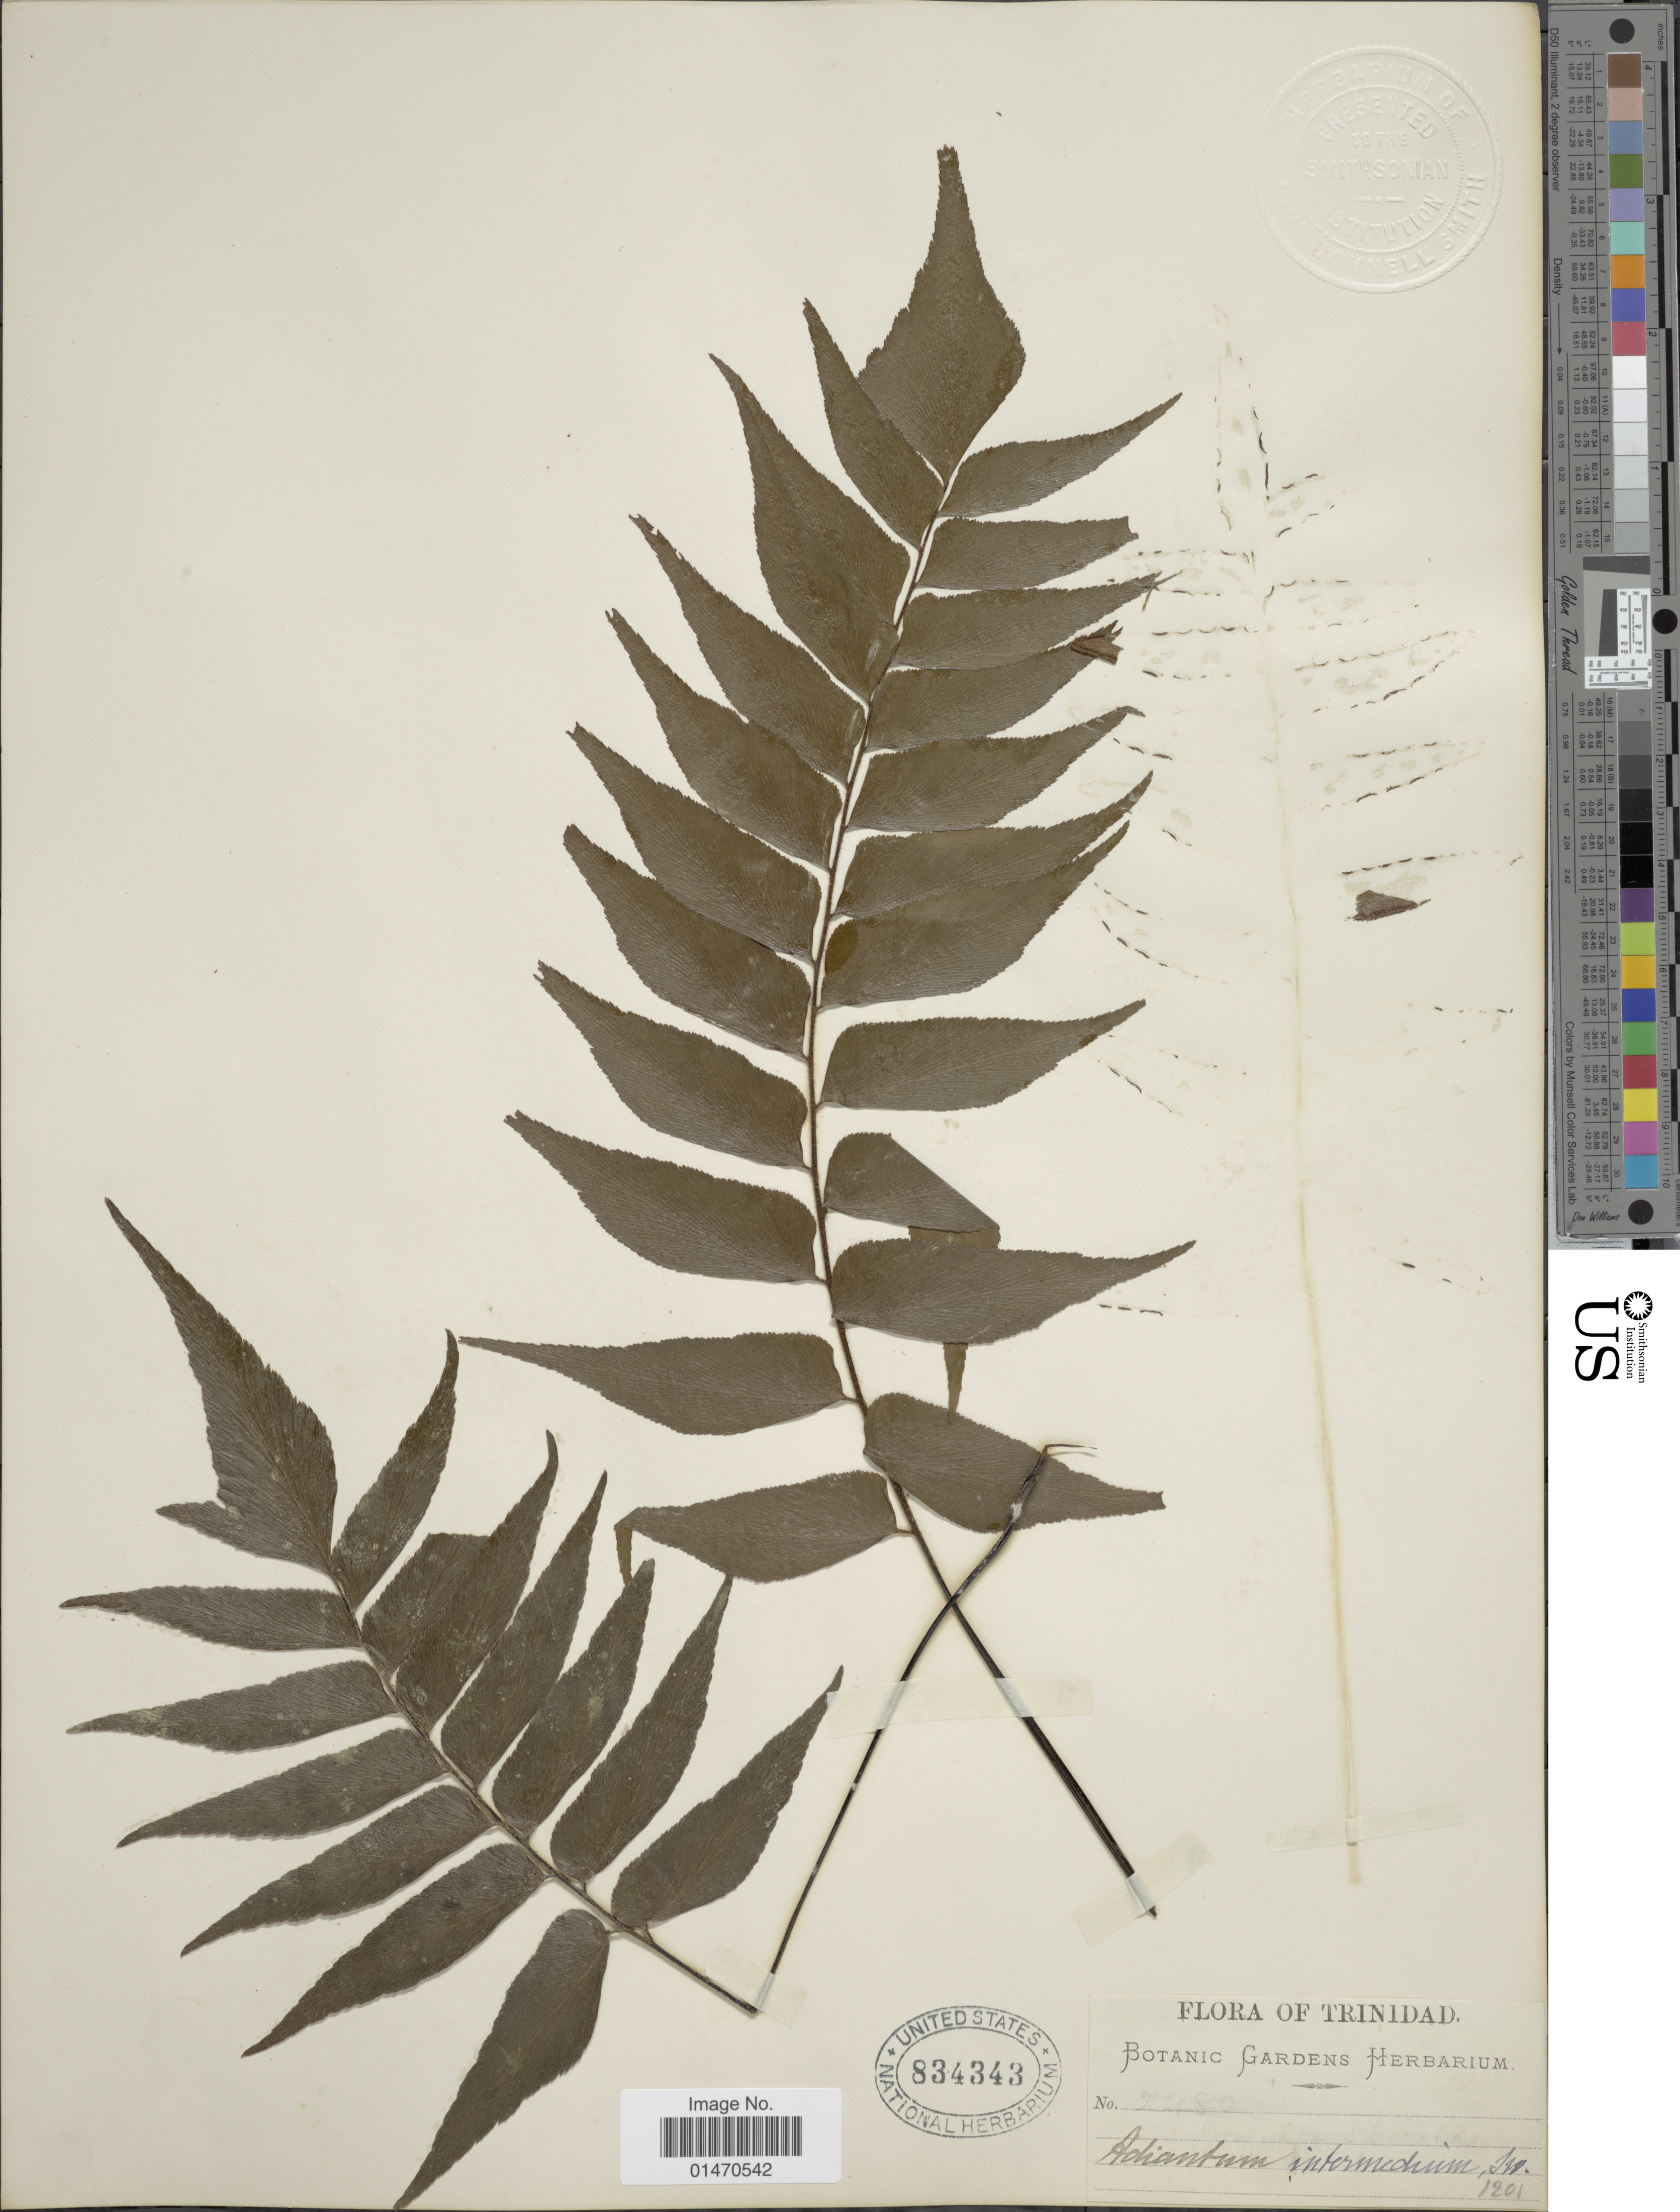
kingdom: Plantae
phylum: Tracheophyta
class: Polypodiopsida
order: Polypodiales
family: Pteridaceae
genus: Adiantum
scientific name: Adiantum lucidum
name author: (Cav.) Sw.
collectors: Botanic Gardens Herbarium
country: Trinidad and Tobago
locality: Trinidad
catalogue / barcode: US 834343